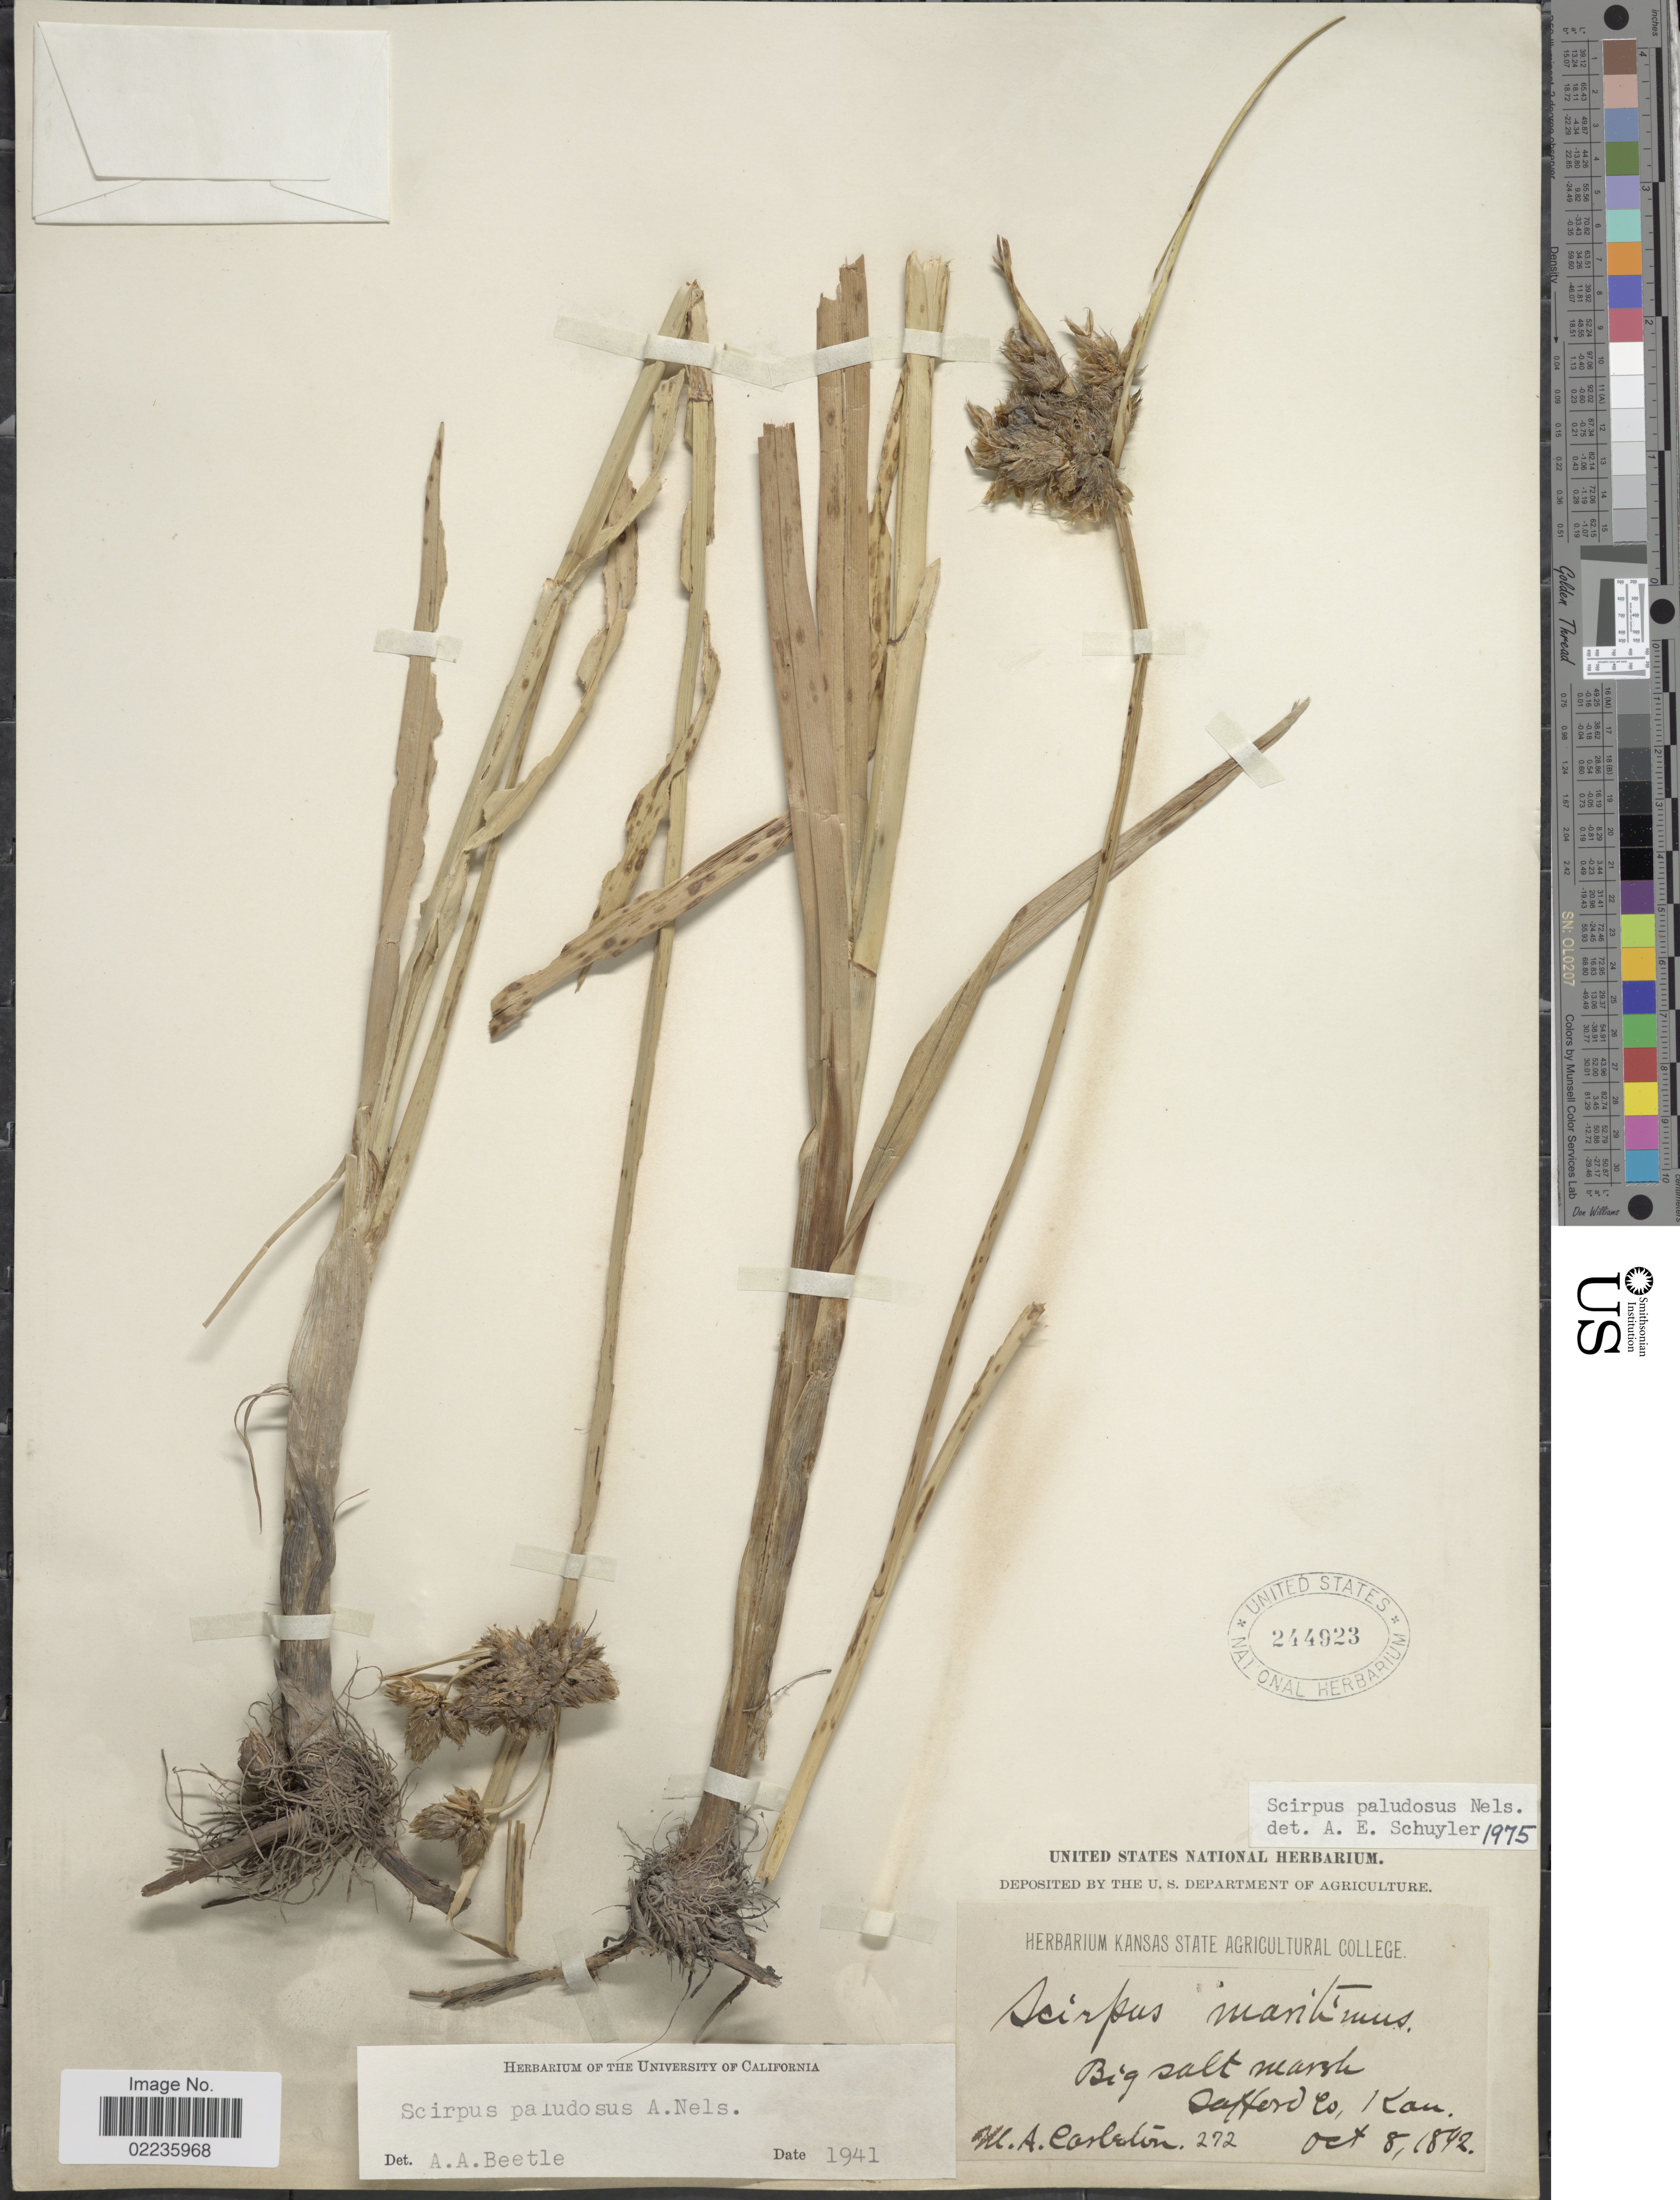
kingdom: Plantae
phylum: Tracheophyta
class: Liliopsida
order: Poales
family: Cyperaceae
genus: Bolboschoenus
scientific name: Bolboschoenus maritimus subsp. paludosus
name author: (A. Nelson) T. Koyama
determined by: Strong, M. T., (US), Smithsonian Institution - National Museum of Natural History (UNITED STATES)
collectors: M. A. Carleton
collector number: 272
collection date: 1892-10-08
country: United States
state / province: Kansas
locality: Big salt marsh, Stafford Co., Kan.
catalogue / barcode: US 244923